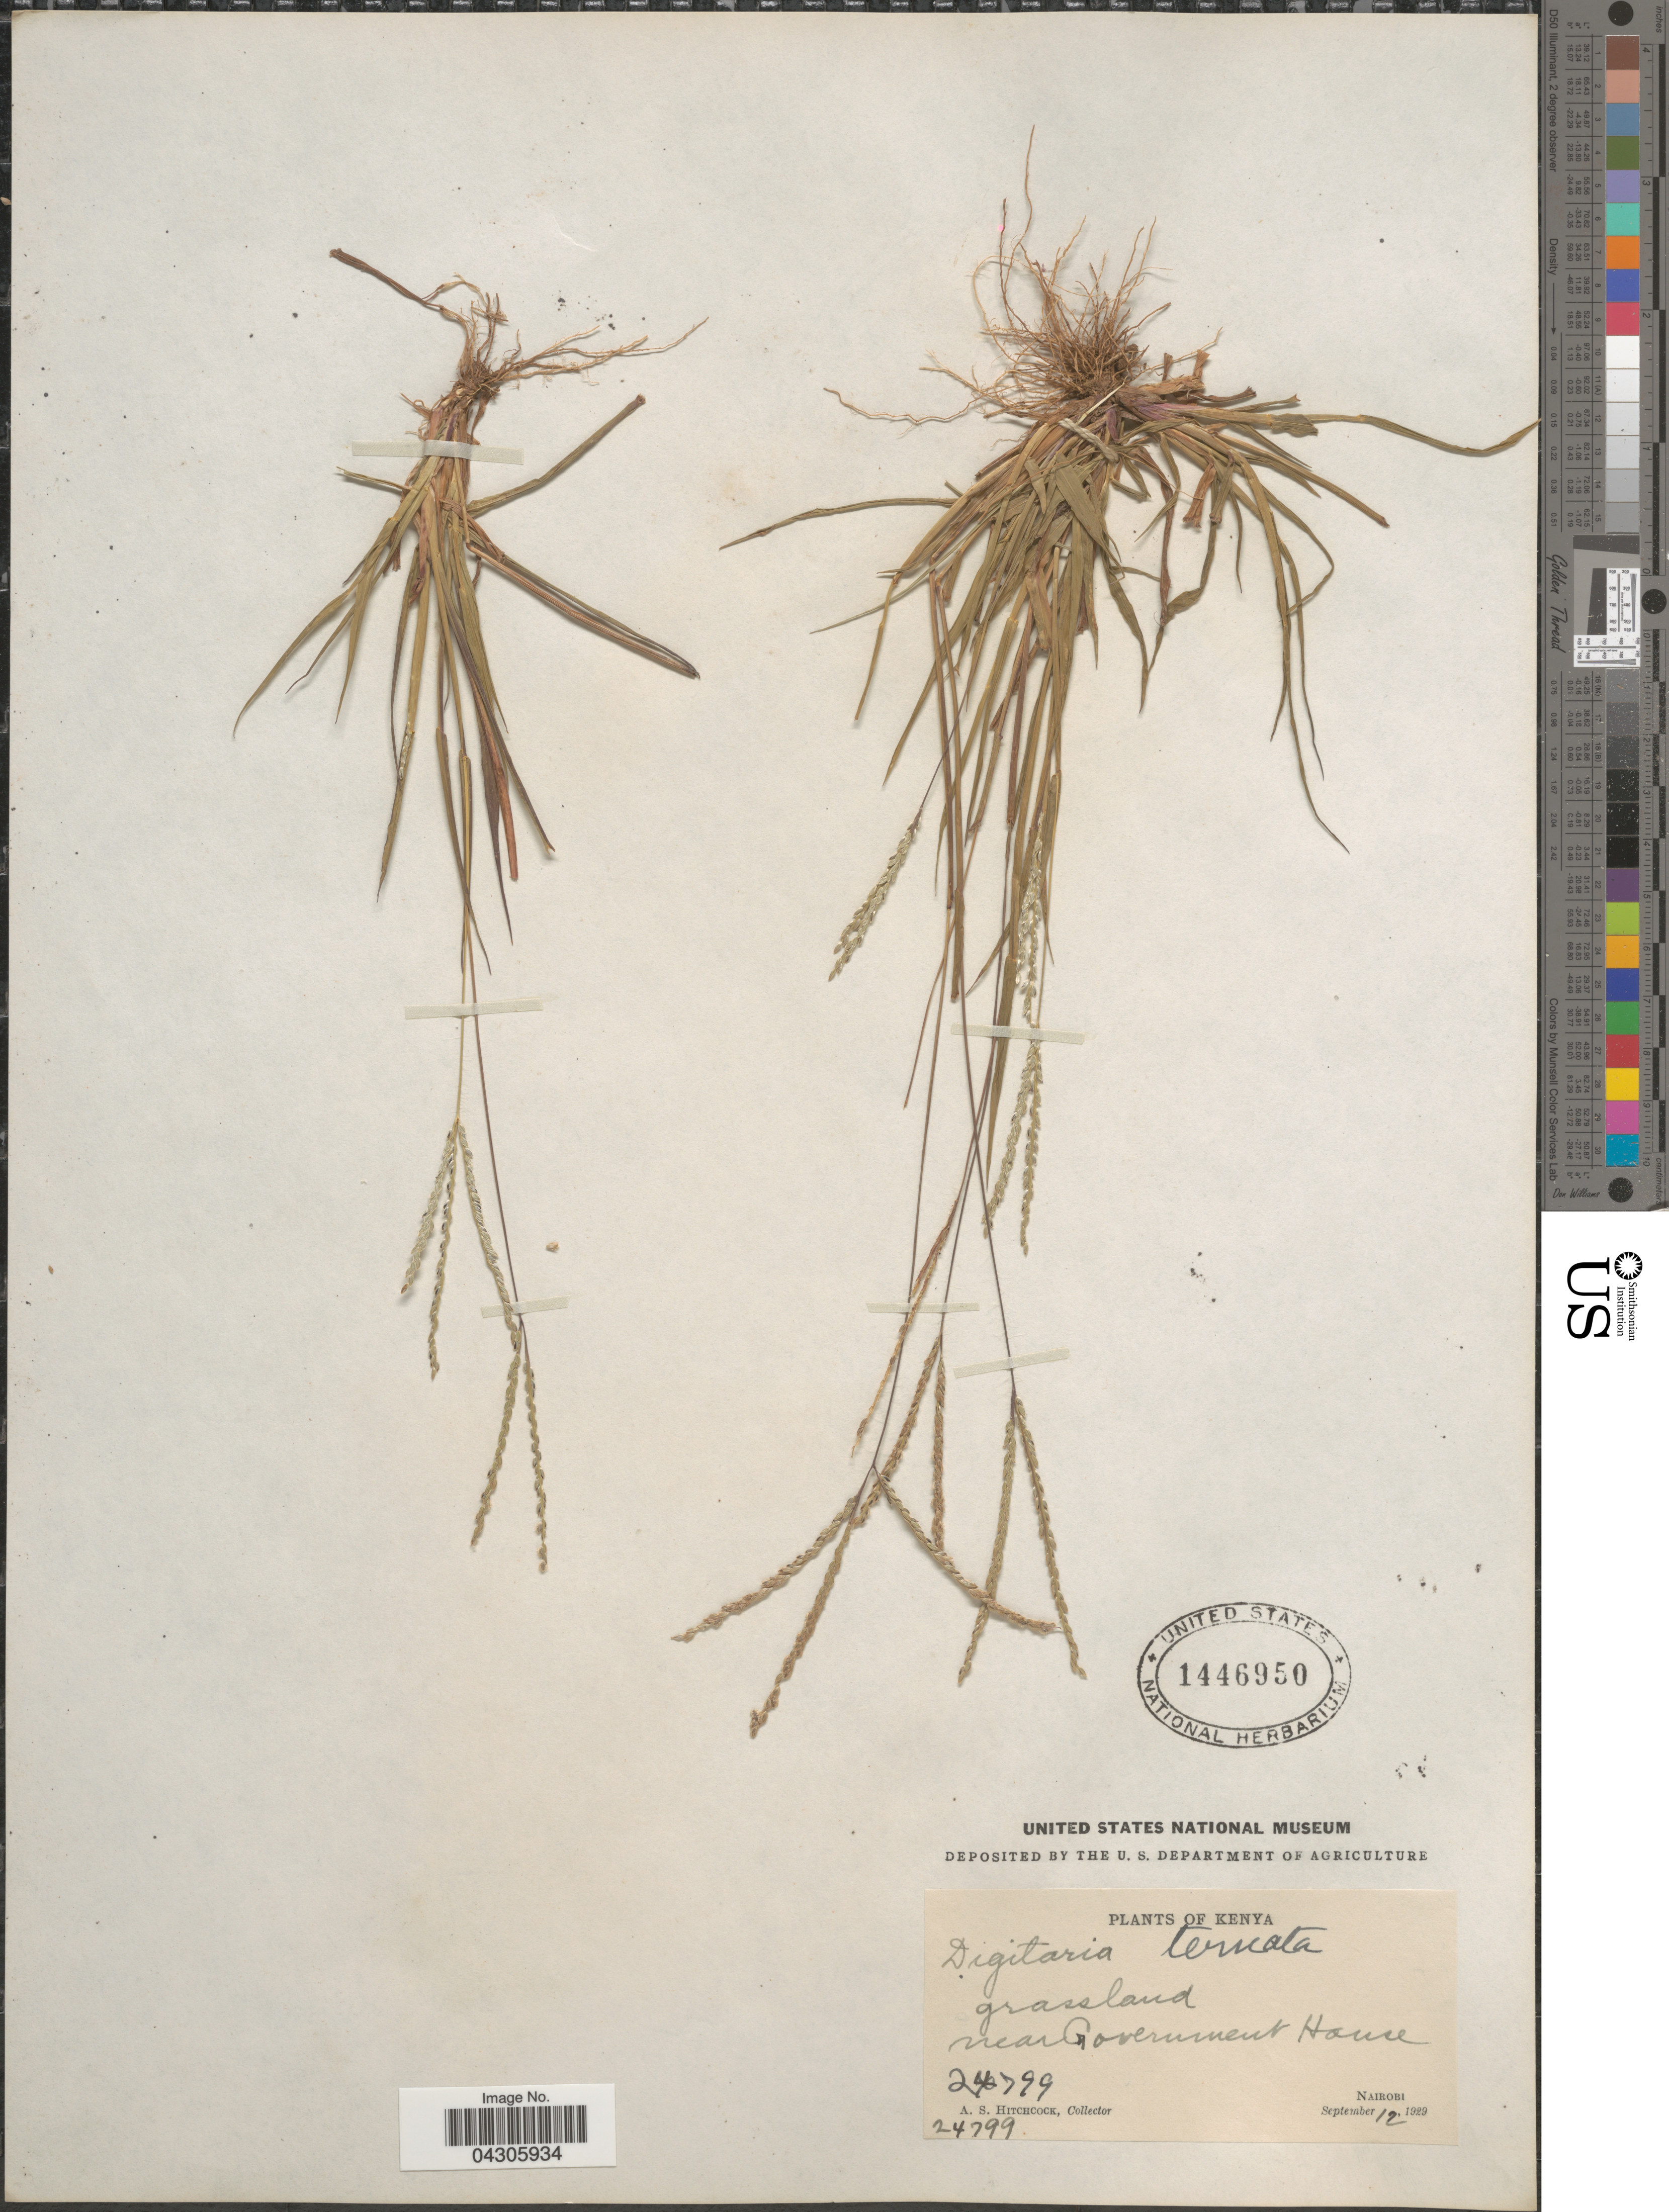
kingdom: Plantae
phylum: Tracheophyta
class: Liliopsida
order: Poales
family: Poaceae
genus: Digitaria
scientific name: Digitaria ternata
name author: (Hochr. ex A. Rich.) Stapf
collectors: A. S. Hitchcock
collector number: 24799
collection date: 1929-09-12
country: Kenya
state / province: Nairobi Area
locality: Near Government House. Nairobi.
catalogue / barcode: US 1446950